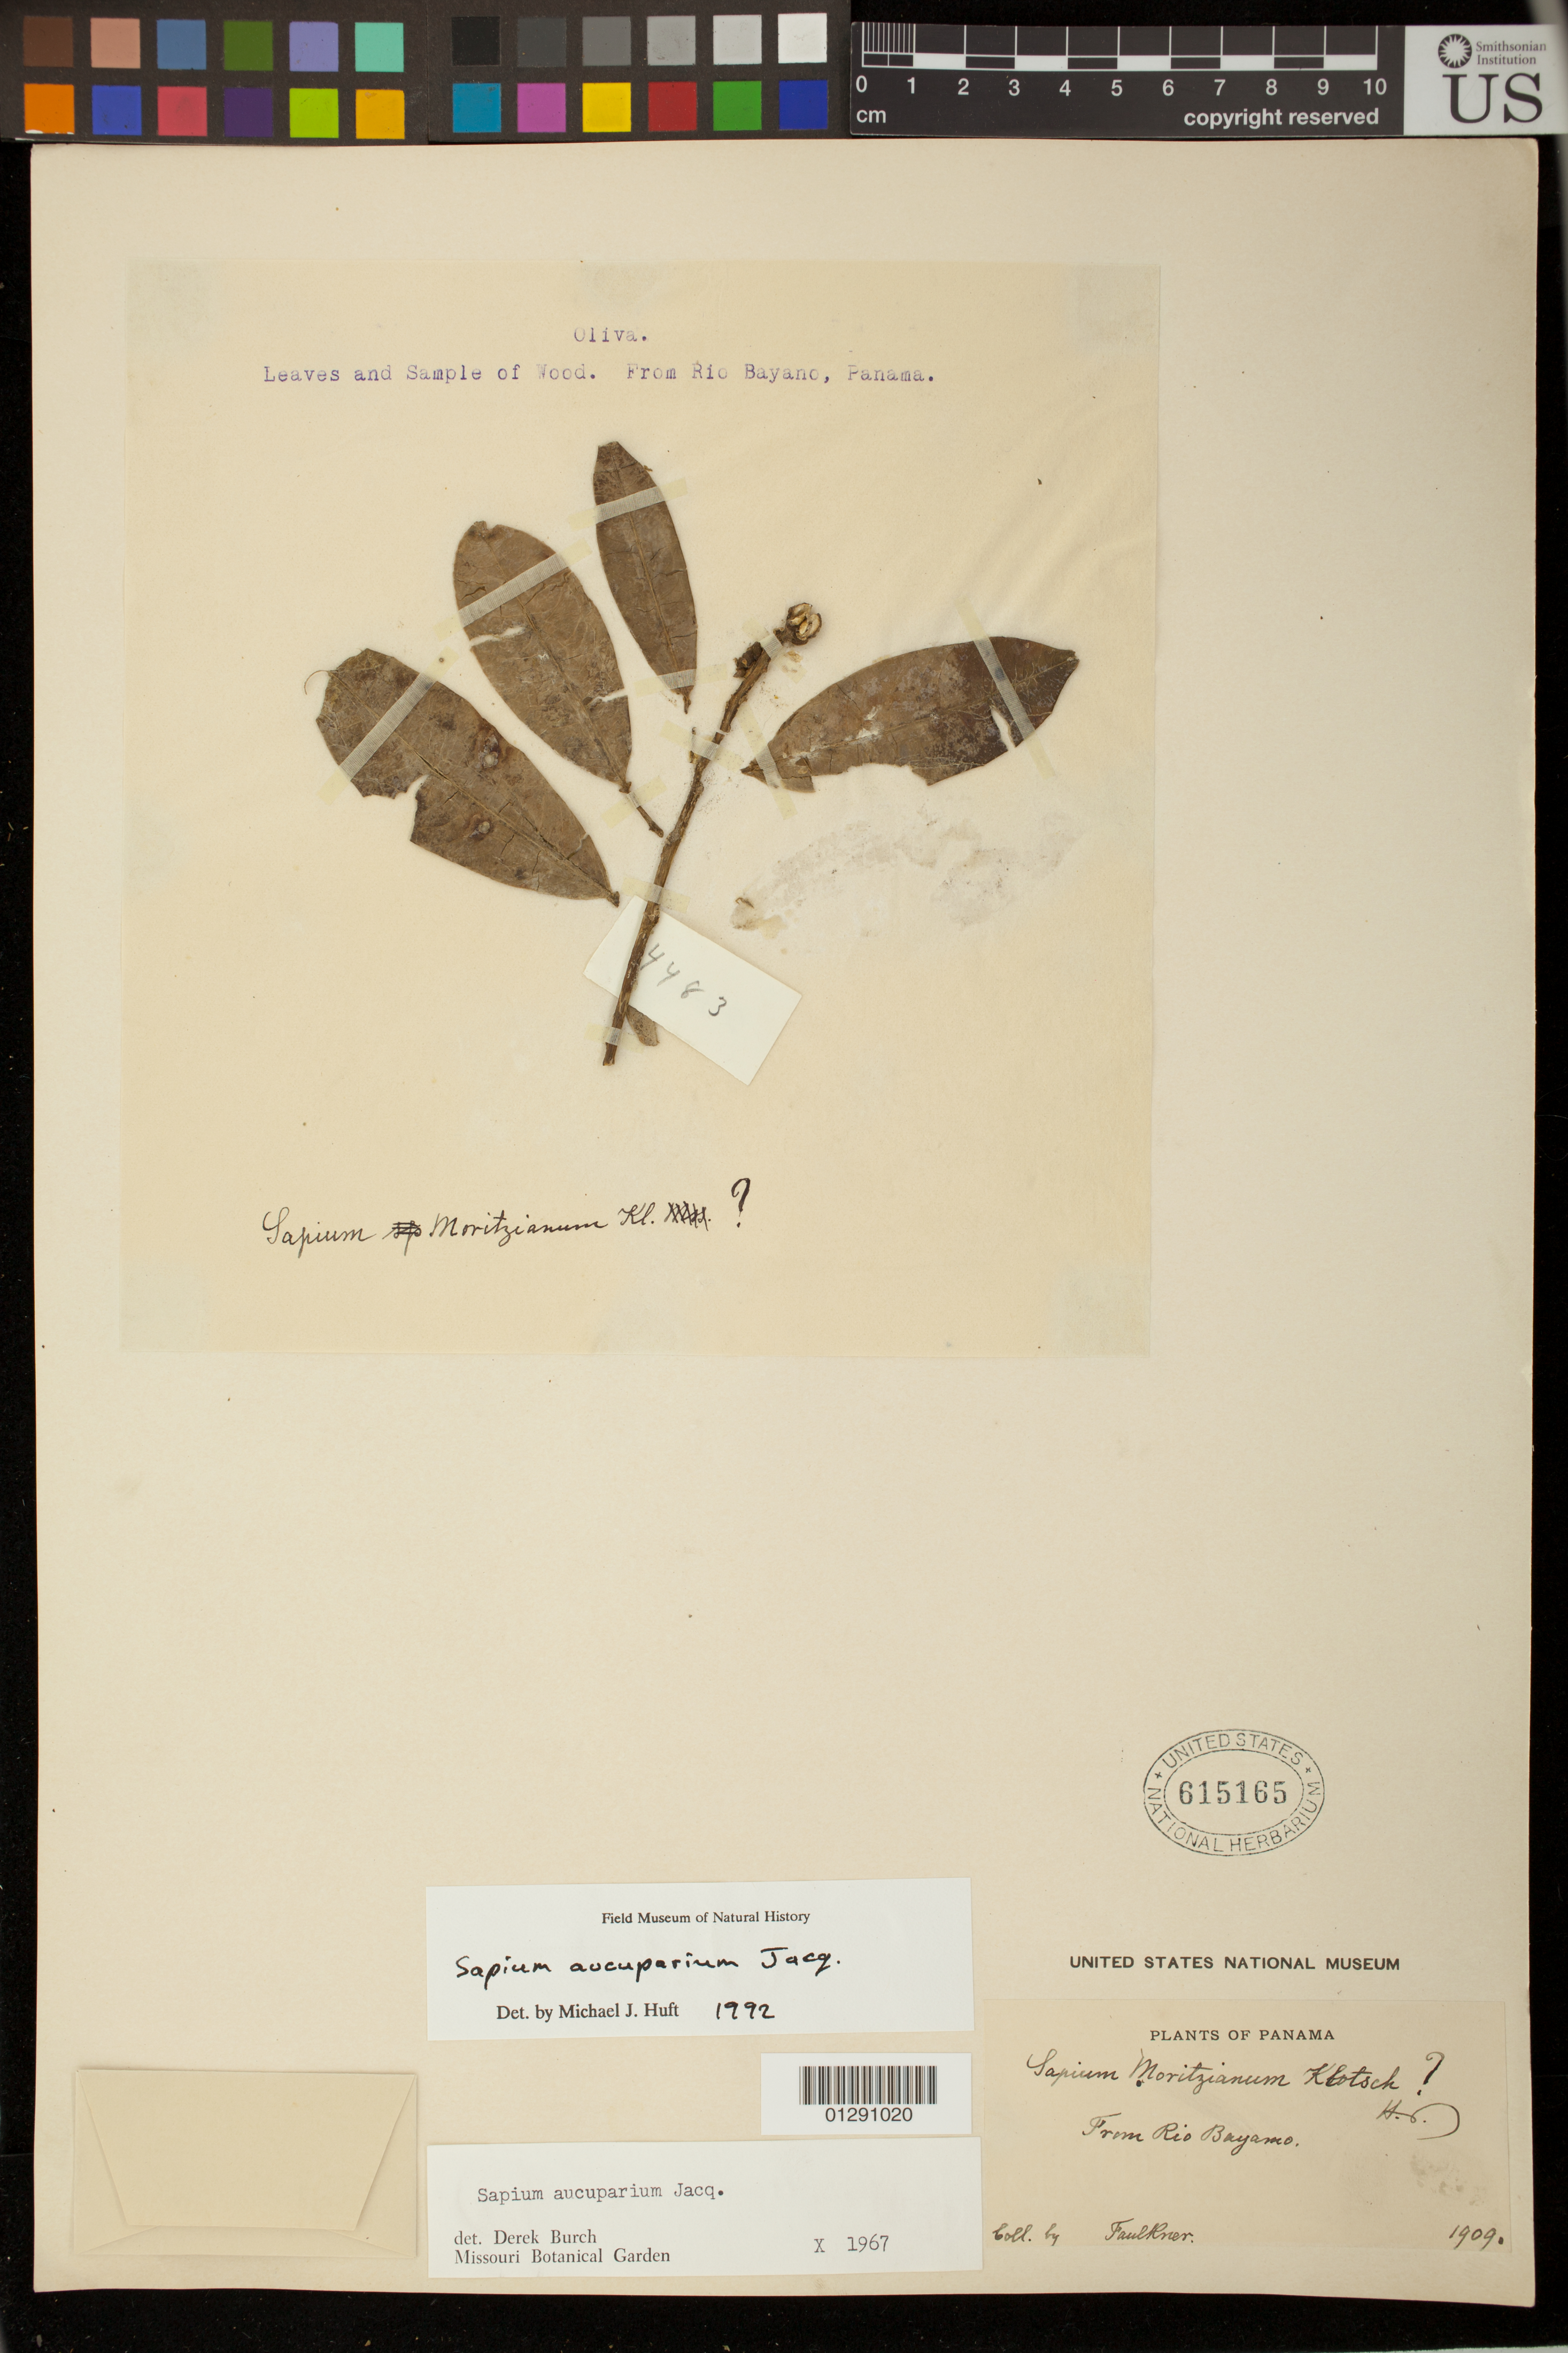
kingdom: Plantae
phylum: Tracheophyta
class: Magnoliopsida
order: Malpighiales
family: Euphorbiaceae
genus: Sapium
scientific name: Sapium aucuparium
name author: Jacq.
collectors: -. Faulkner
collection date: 1909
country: Panama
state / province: Los Santos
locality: Rio Bayamo [place name is misspelled-should be Bayano]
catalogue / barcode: US 615165